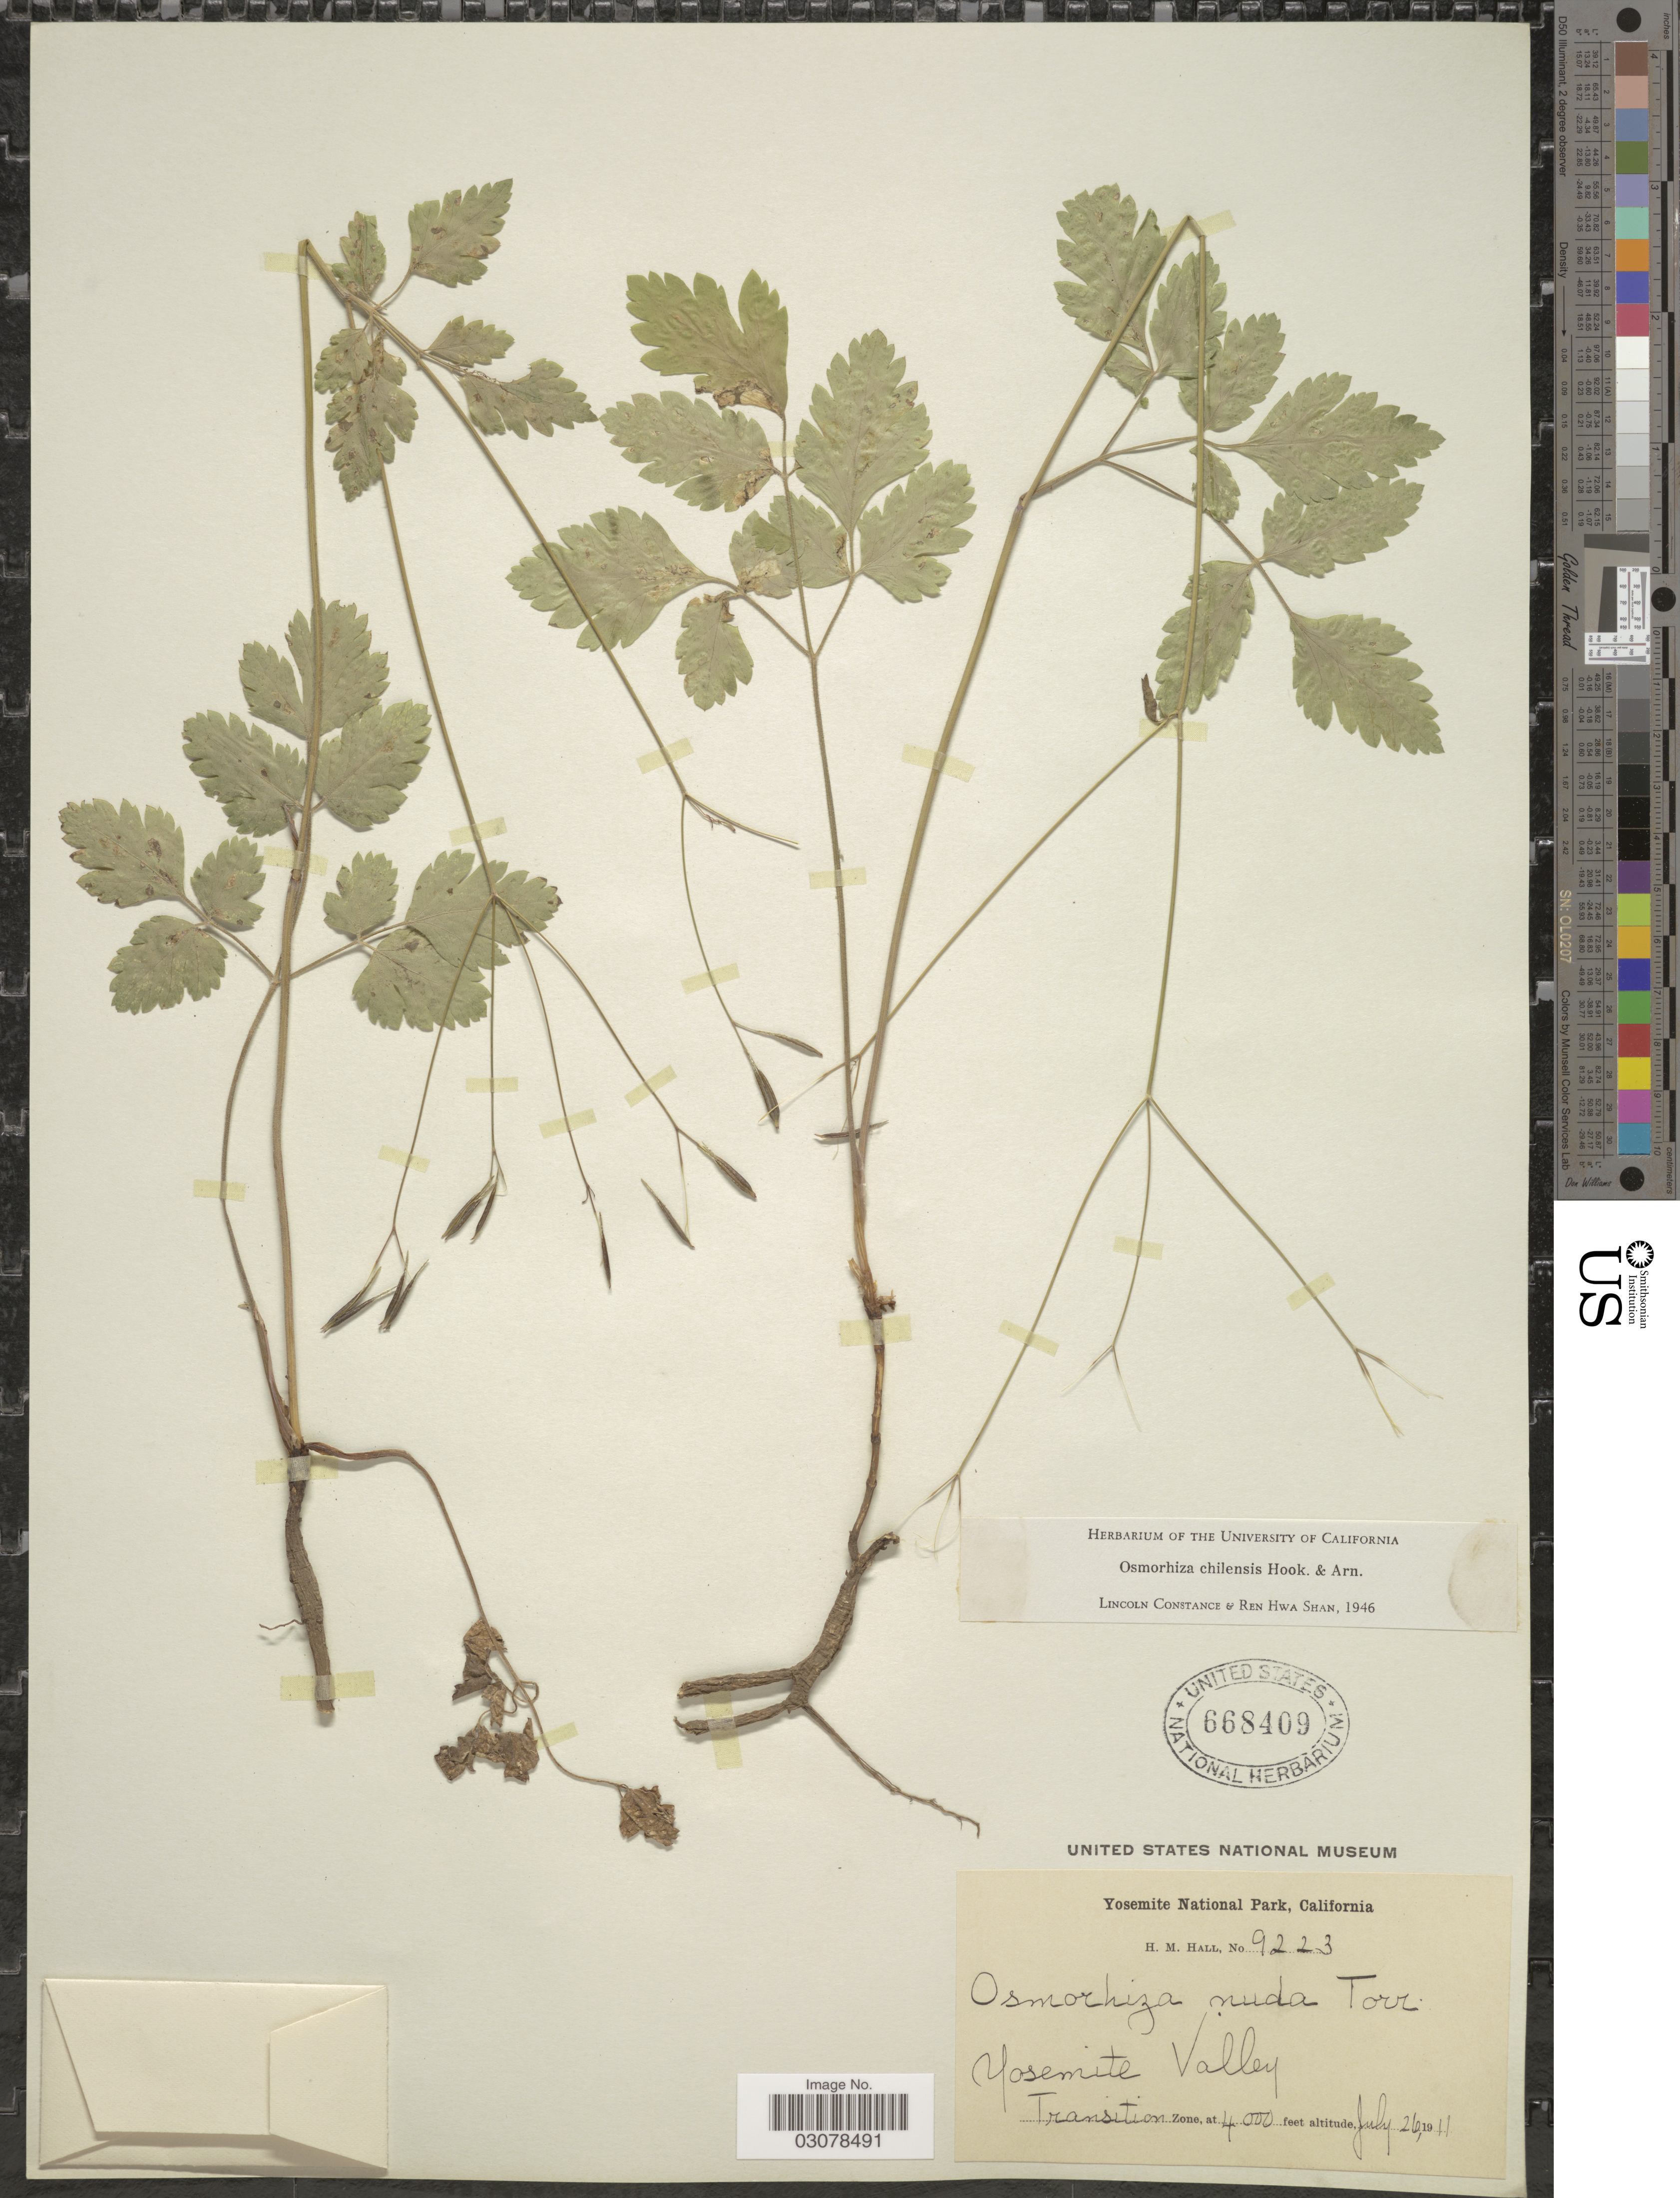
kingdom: Plantae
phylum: Tracheophyta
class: Magnoliopsida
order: Apiales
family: Apiaceae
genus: Osmorhiza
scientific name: Osmorhiza chilensis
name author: Hook. & Arn.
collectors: H. M. Hall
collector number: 9223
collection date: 1911-07-26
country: United States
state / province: California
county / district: Mariposa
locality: Yosemite National Park. Yosemite Valley. Transition Zone.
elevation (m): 1219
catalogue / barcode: US 668409